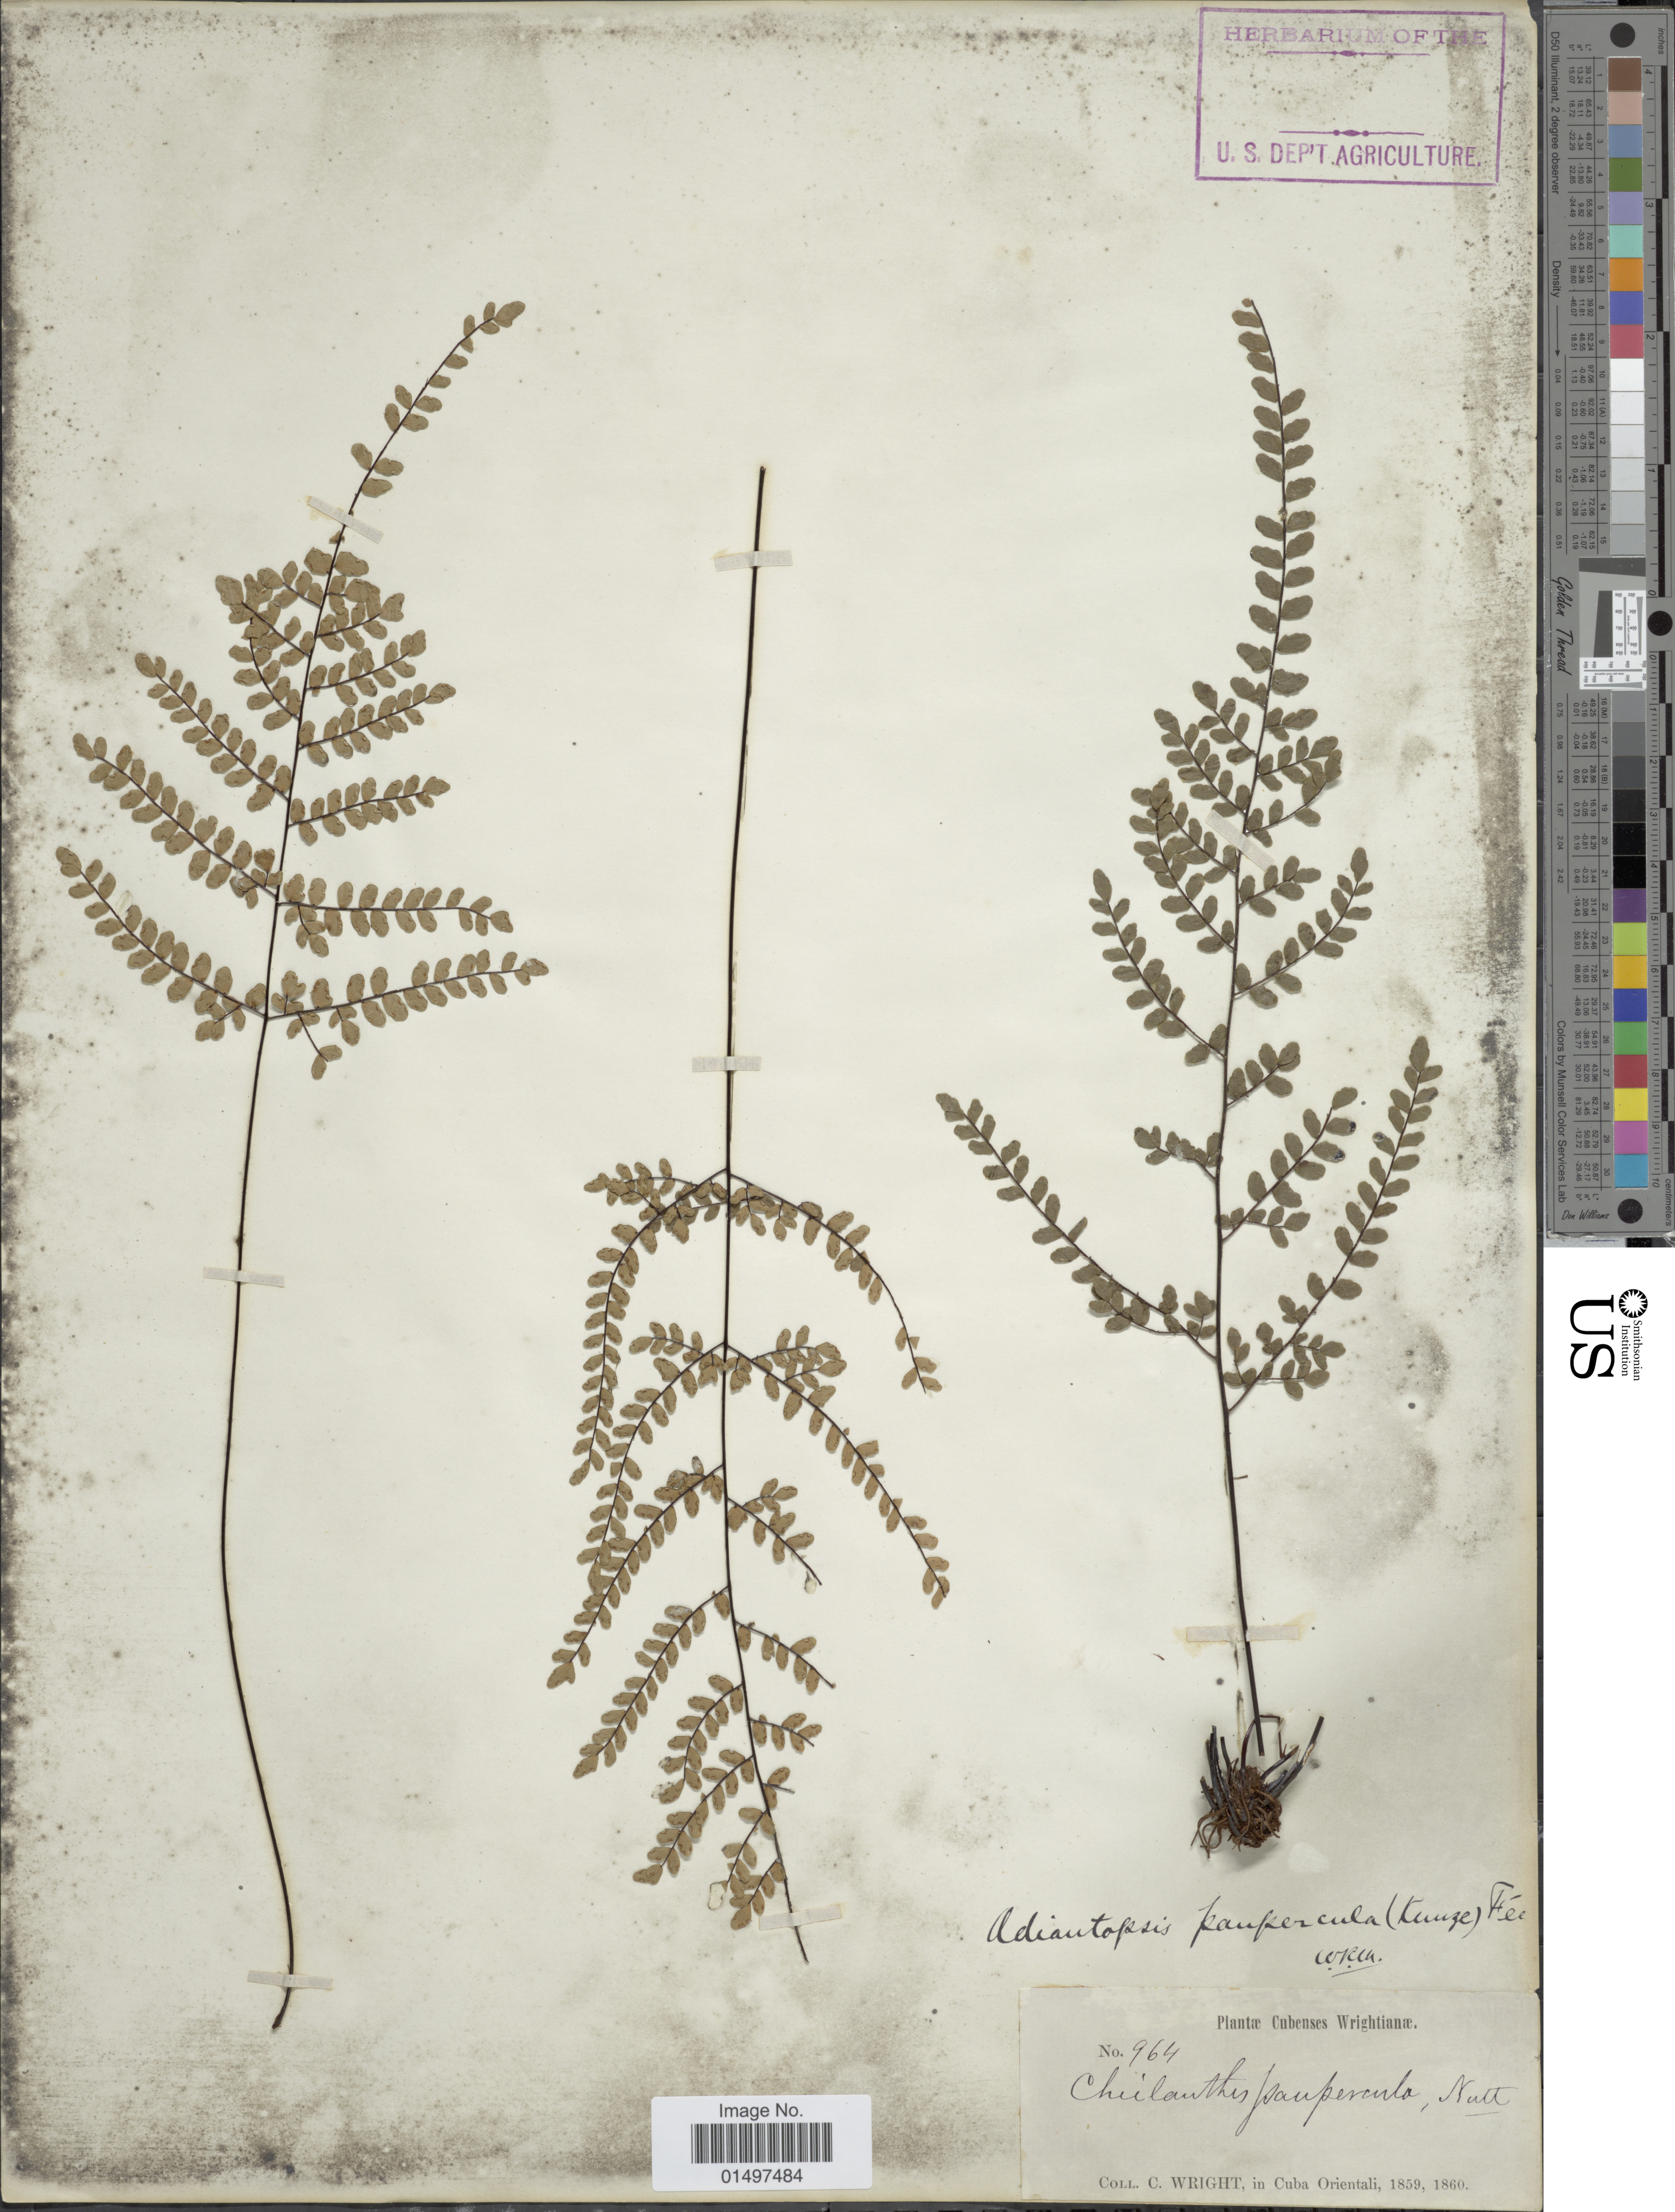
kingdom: Plantae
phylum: Tracheophyta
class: Polypodiopsida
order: Polypodiales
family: Pteridaceae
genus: Adiantopsis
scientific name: Adiantopsis paupercula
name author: (Kunze) Fée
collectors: C. Wright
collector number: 964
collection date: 1859/1860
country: Cuba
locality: Cubenses Wrightianae.In Cuba Orientali.